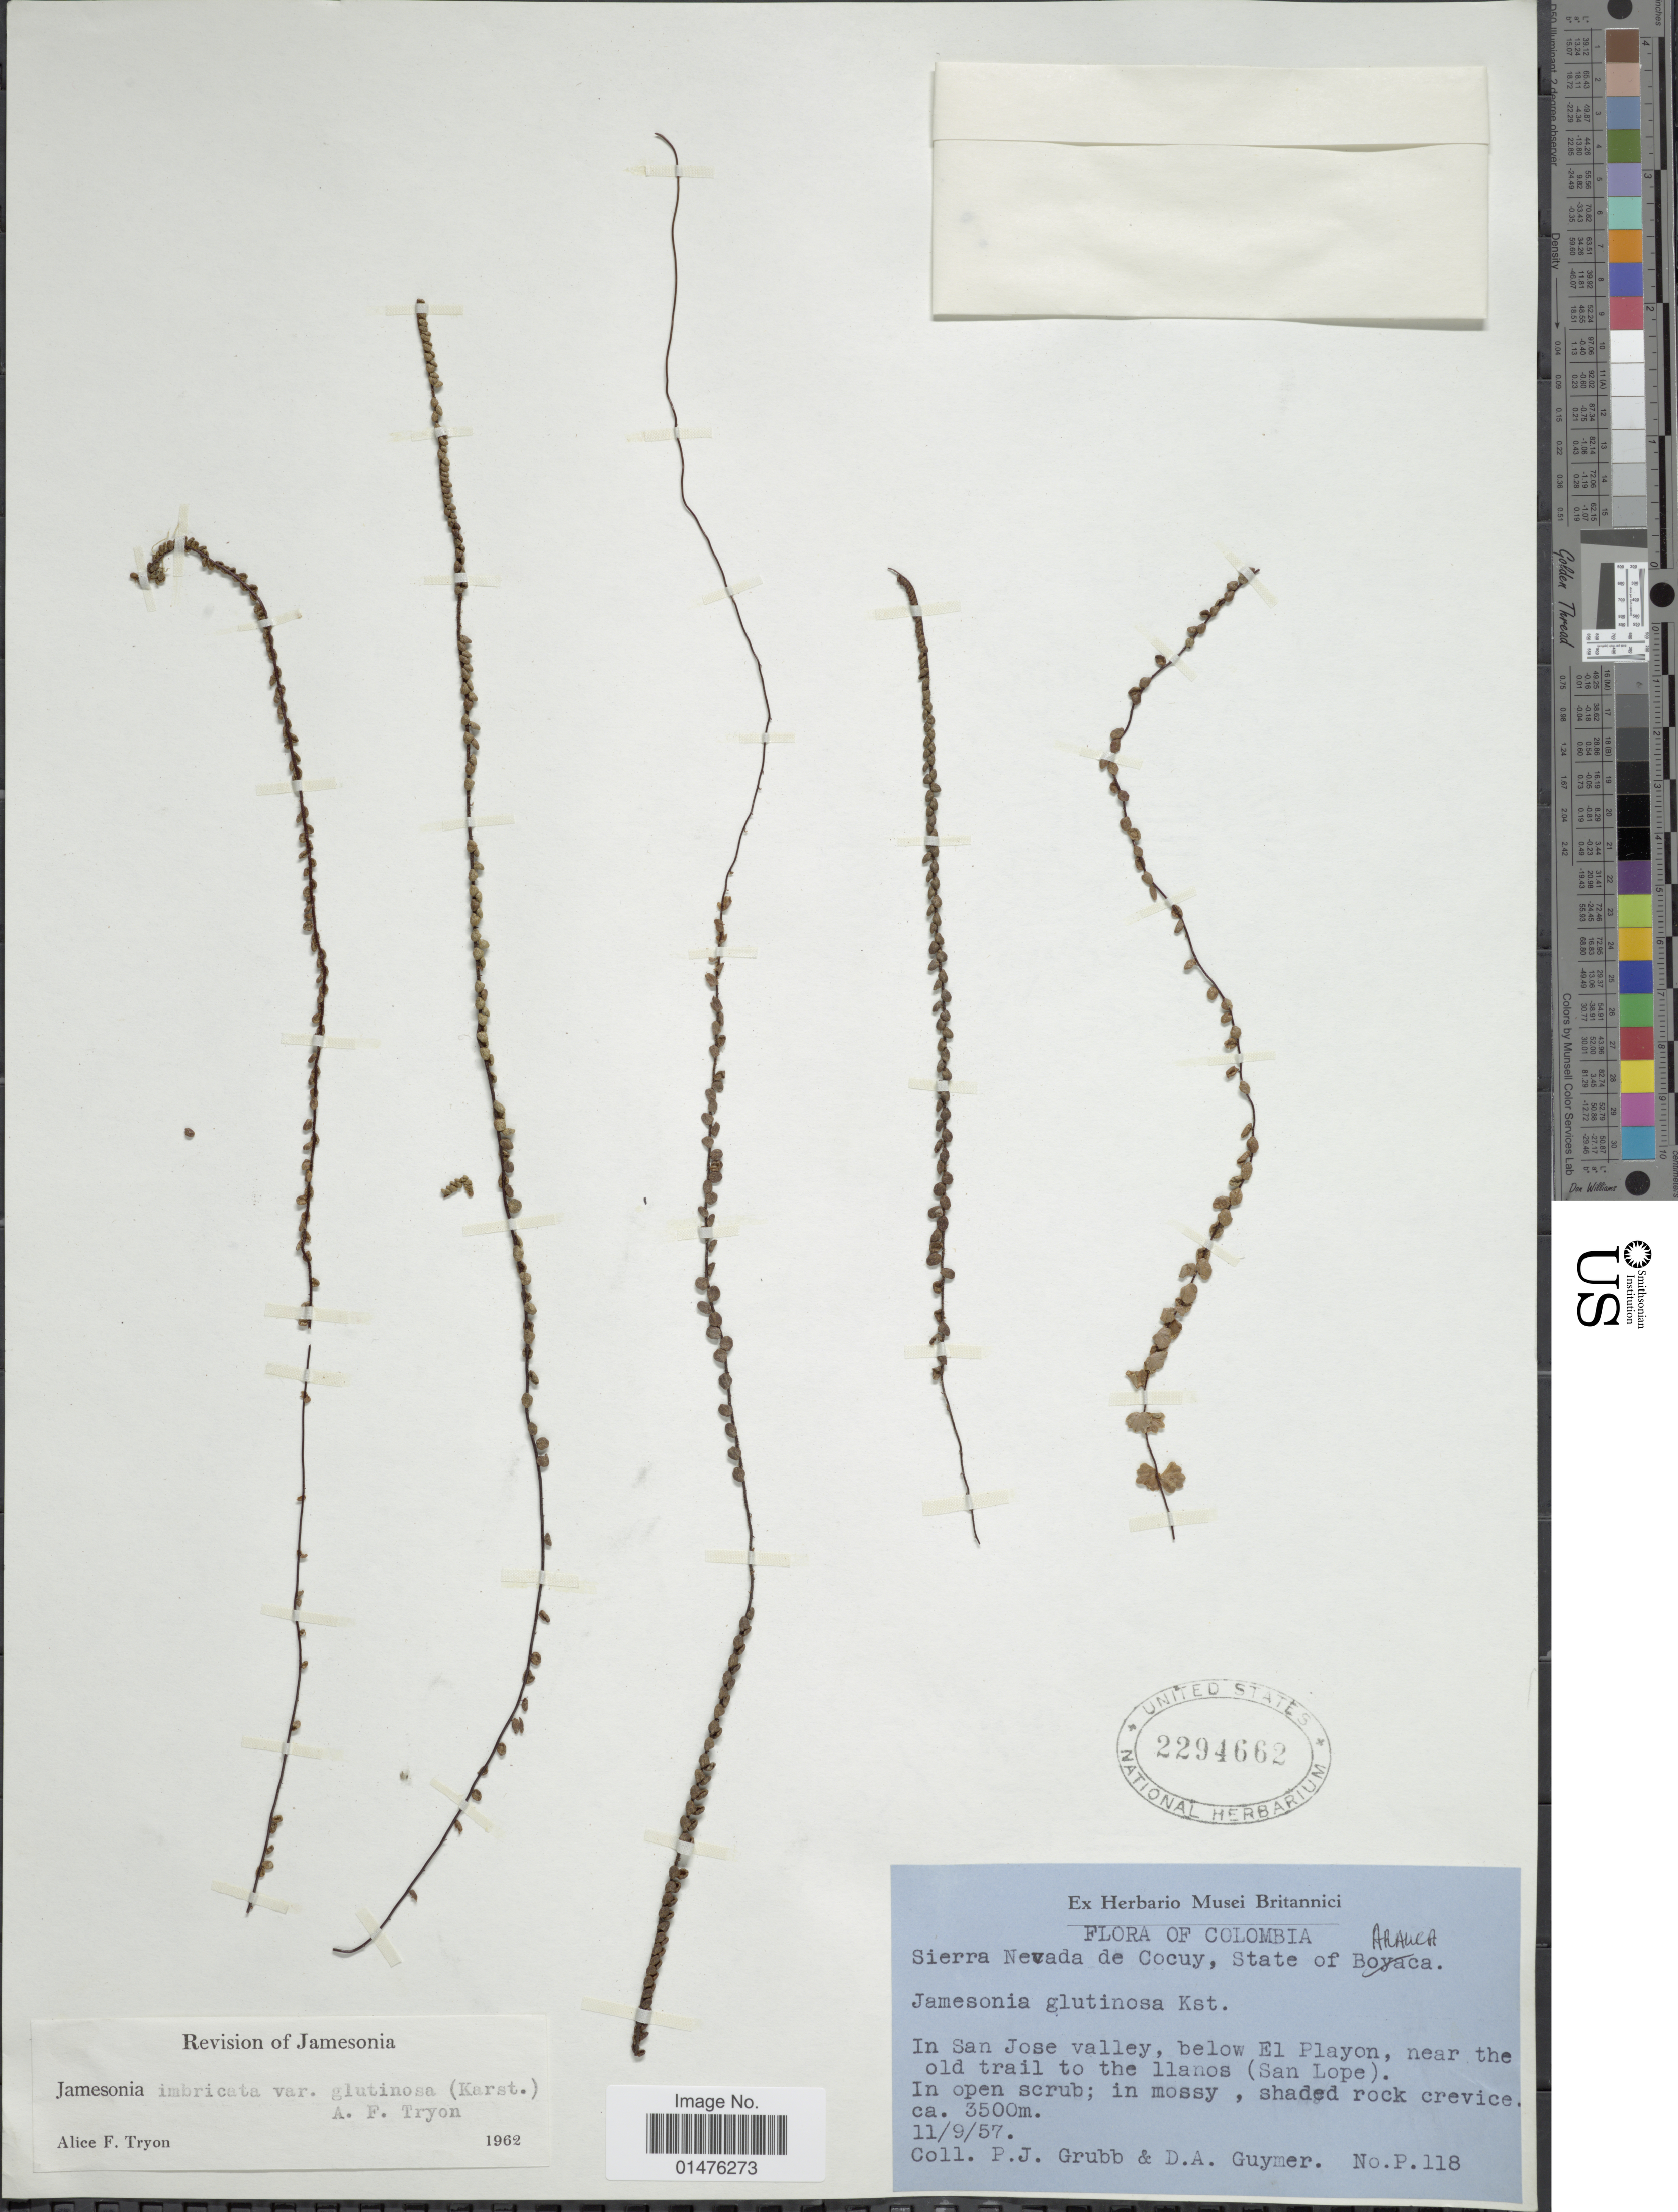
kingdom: Plantae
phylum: Tracheophyta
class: Polypodiopsida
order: Polypodiales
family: Pteridaceae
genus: Jamesonia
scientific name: Jamesonia imbricata var. glutinosa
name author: (H. Karst.) A.F. Tryon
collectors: P. J. Grubb & D. Guymer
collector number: P.118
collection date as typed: Transcribed d/m/y: 11/9/57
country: Colombia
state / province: Arauca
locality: Sierra Nevada de Cocuy, In San Jose valley, below El Playon, near the old trail to the llanos (San Lope)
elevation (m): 3500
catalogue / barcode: US 2294662